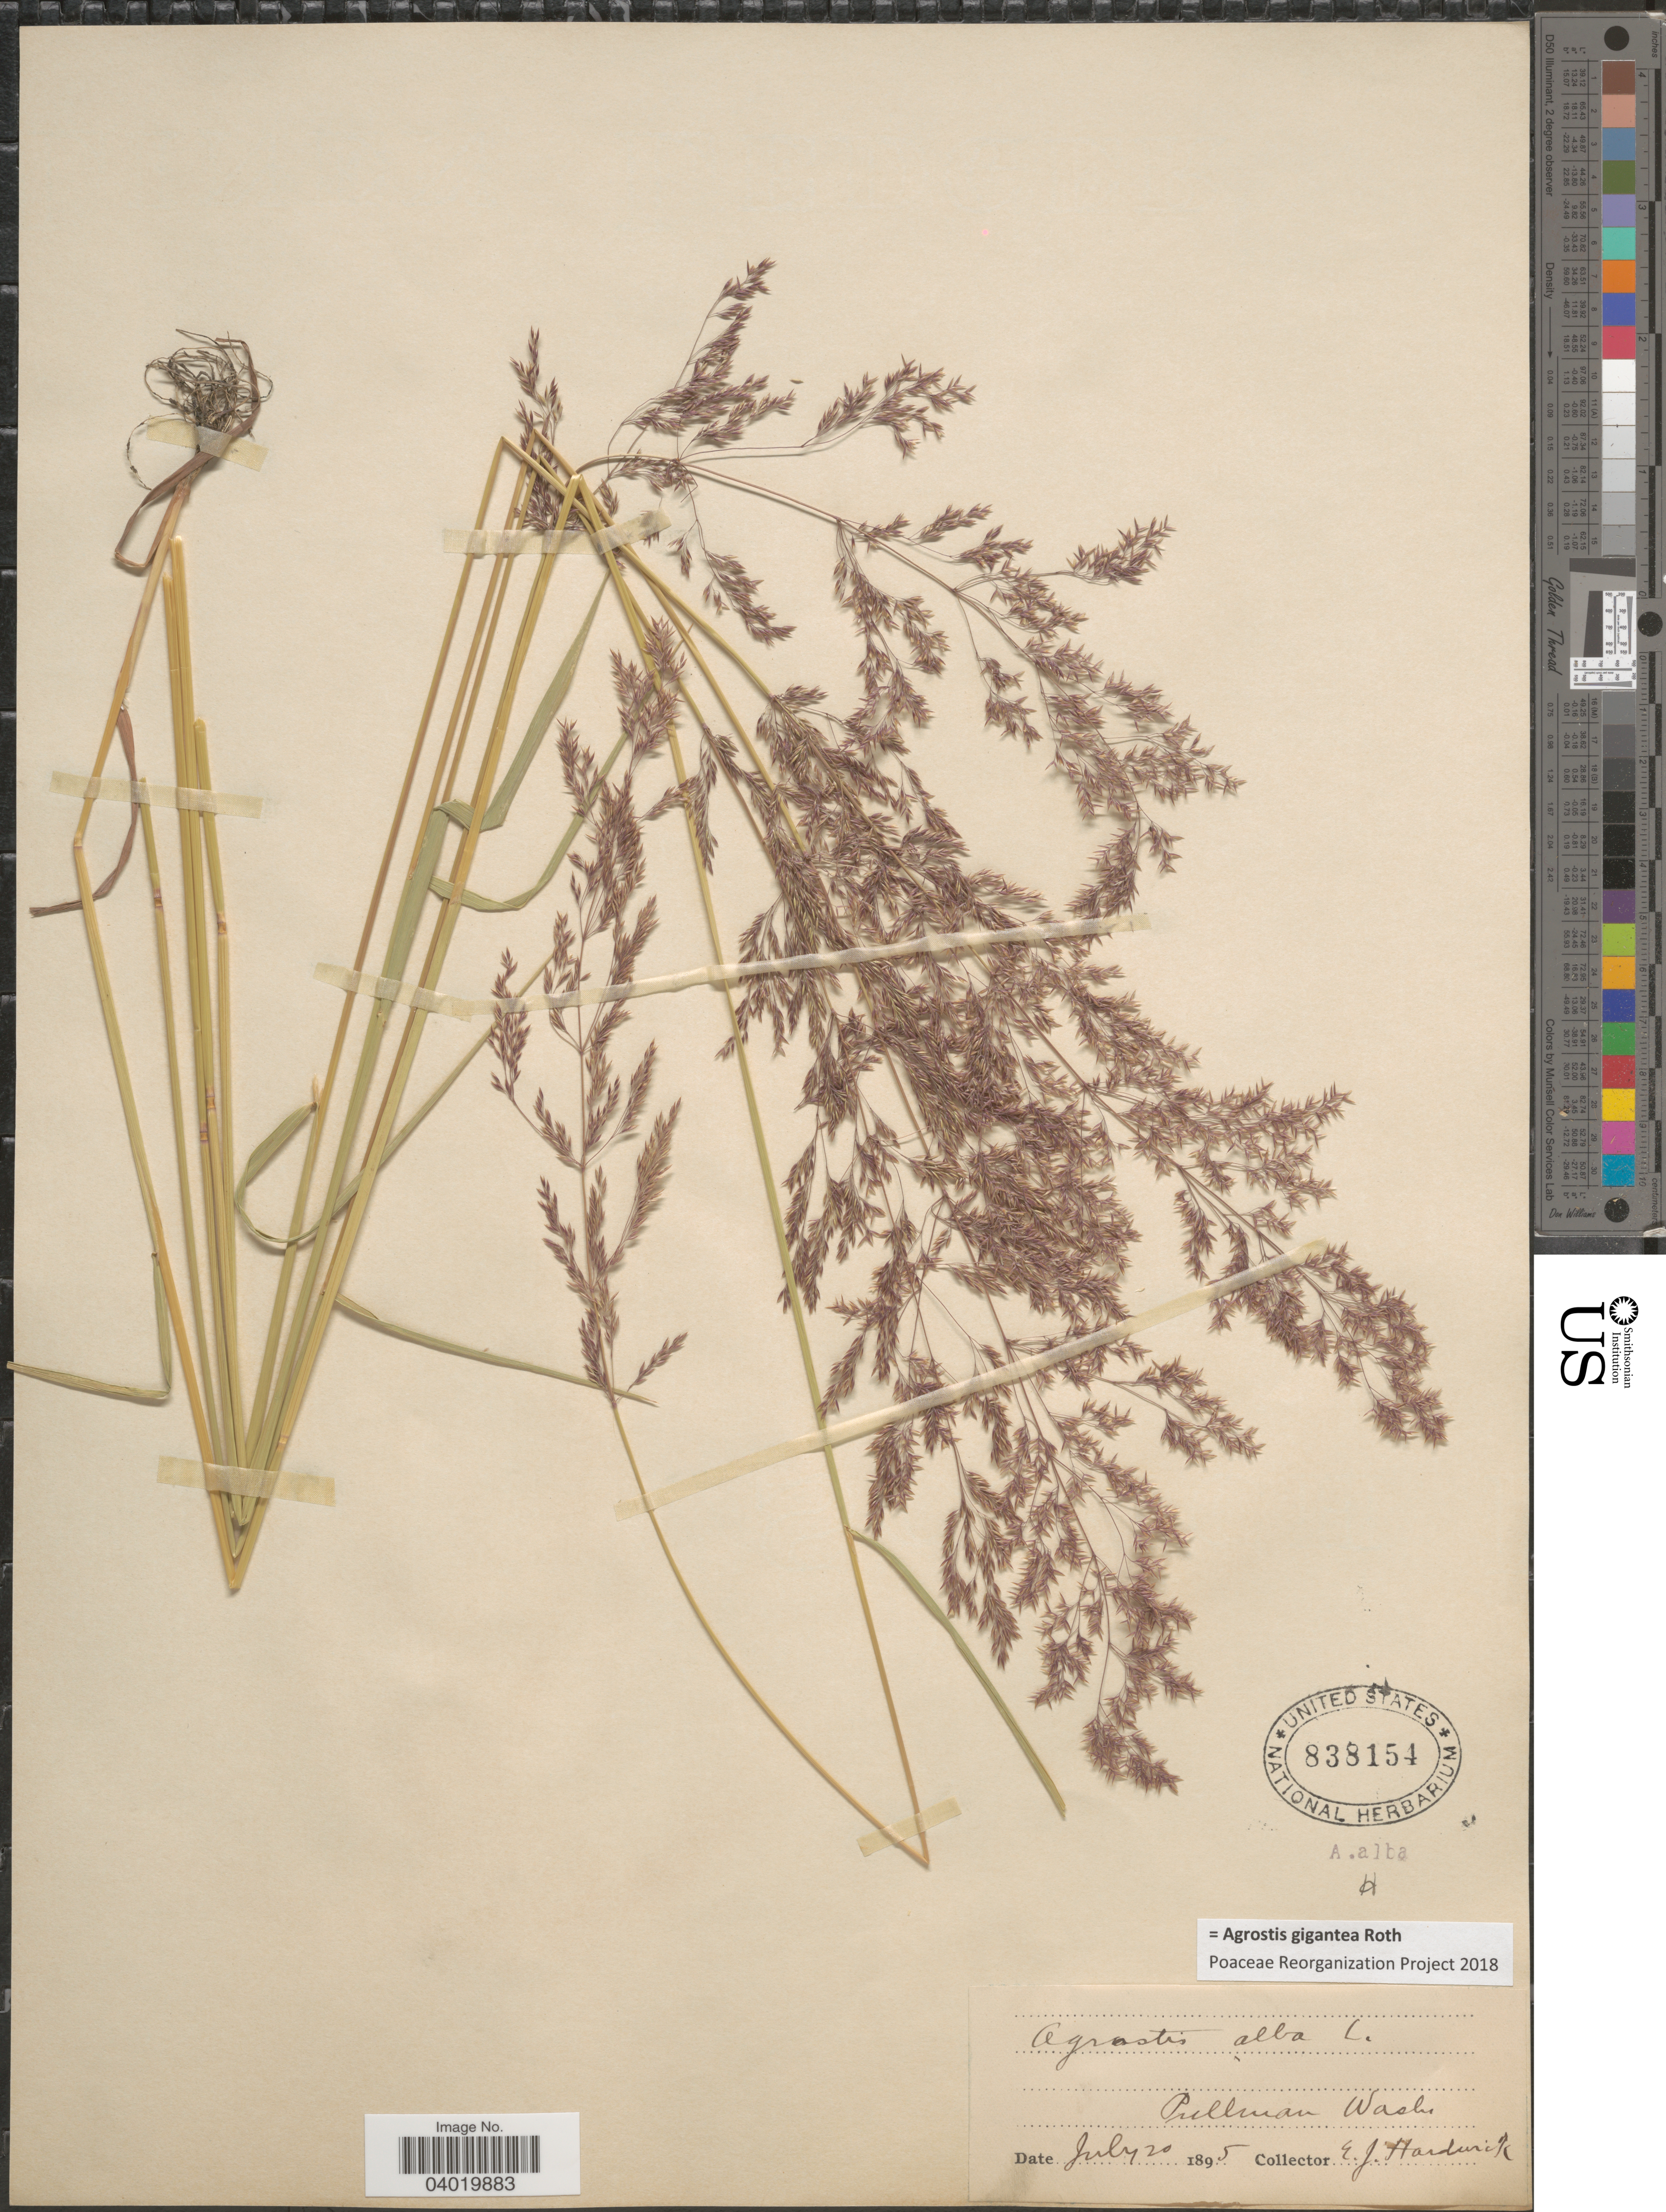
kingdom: Plantae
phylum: Tracheophyta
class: Liliopsida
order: Poales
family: Poaceae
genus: Agrostis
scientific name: Agrostis gigantea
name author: Roth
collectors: E. Hardwick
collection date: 1895-07-20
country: United States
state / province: Washington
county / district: Whitman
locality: Pullman.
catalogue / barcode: US 838154